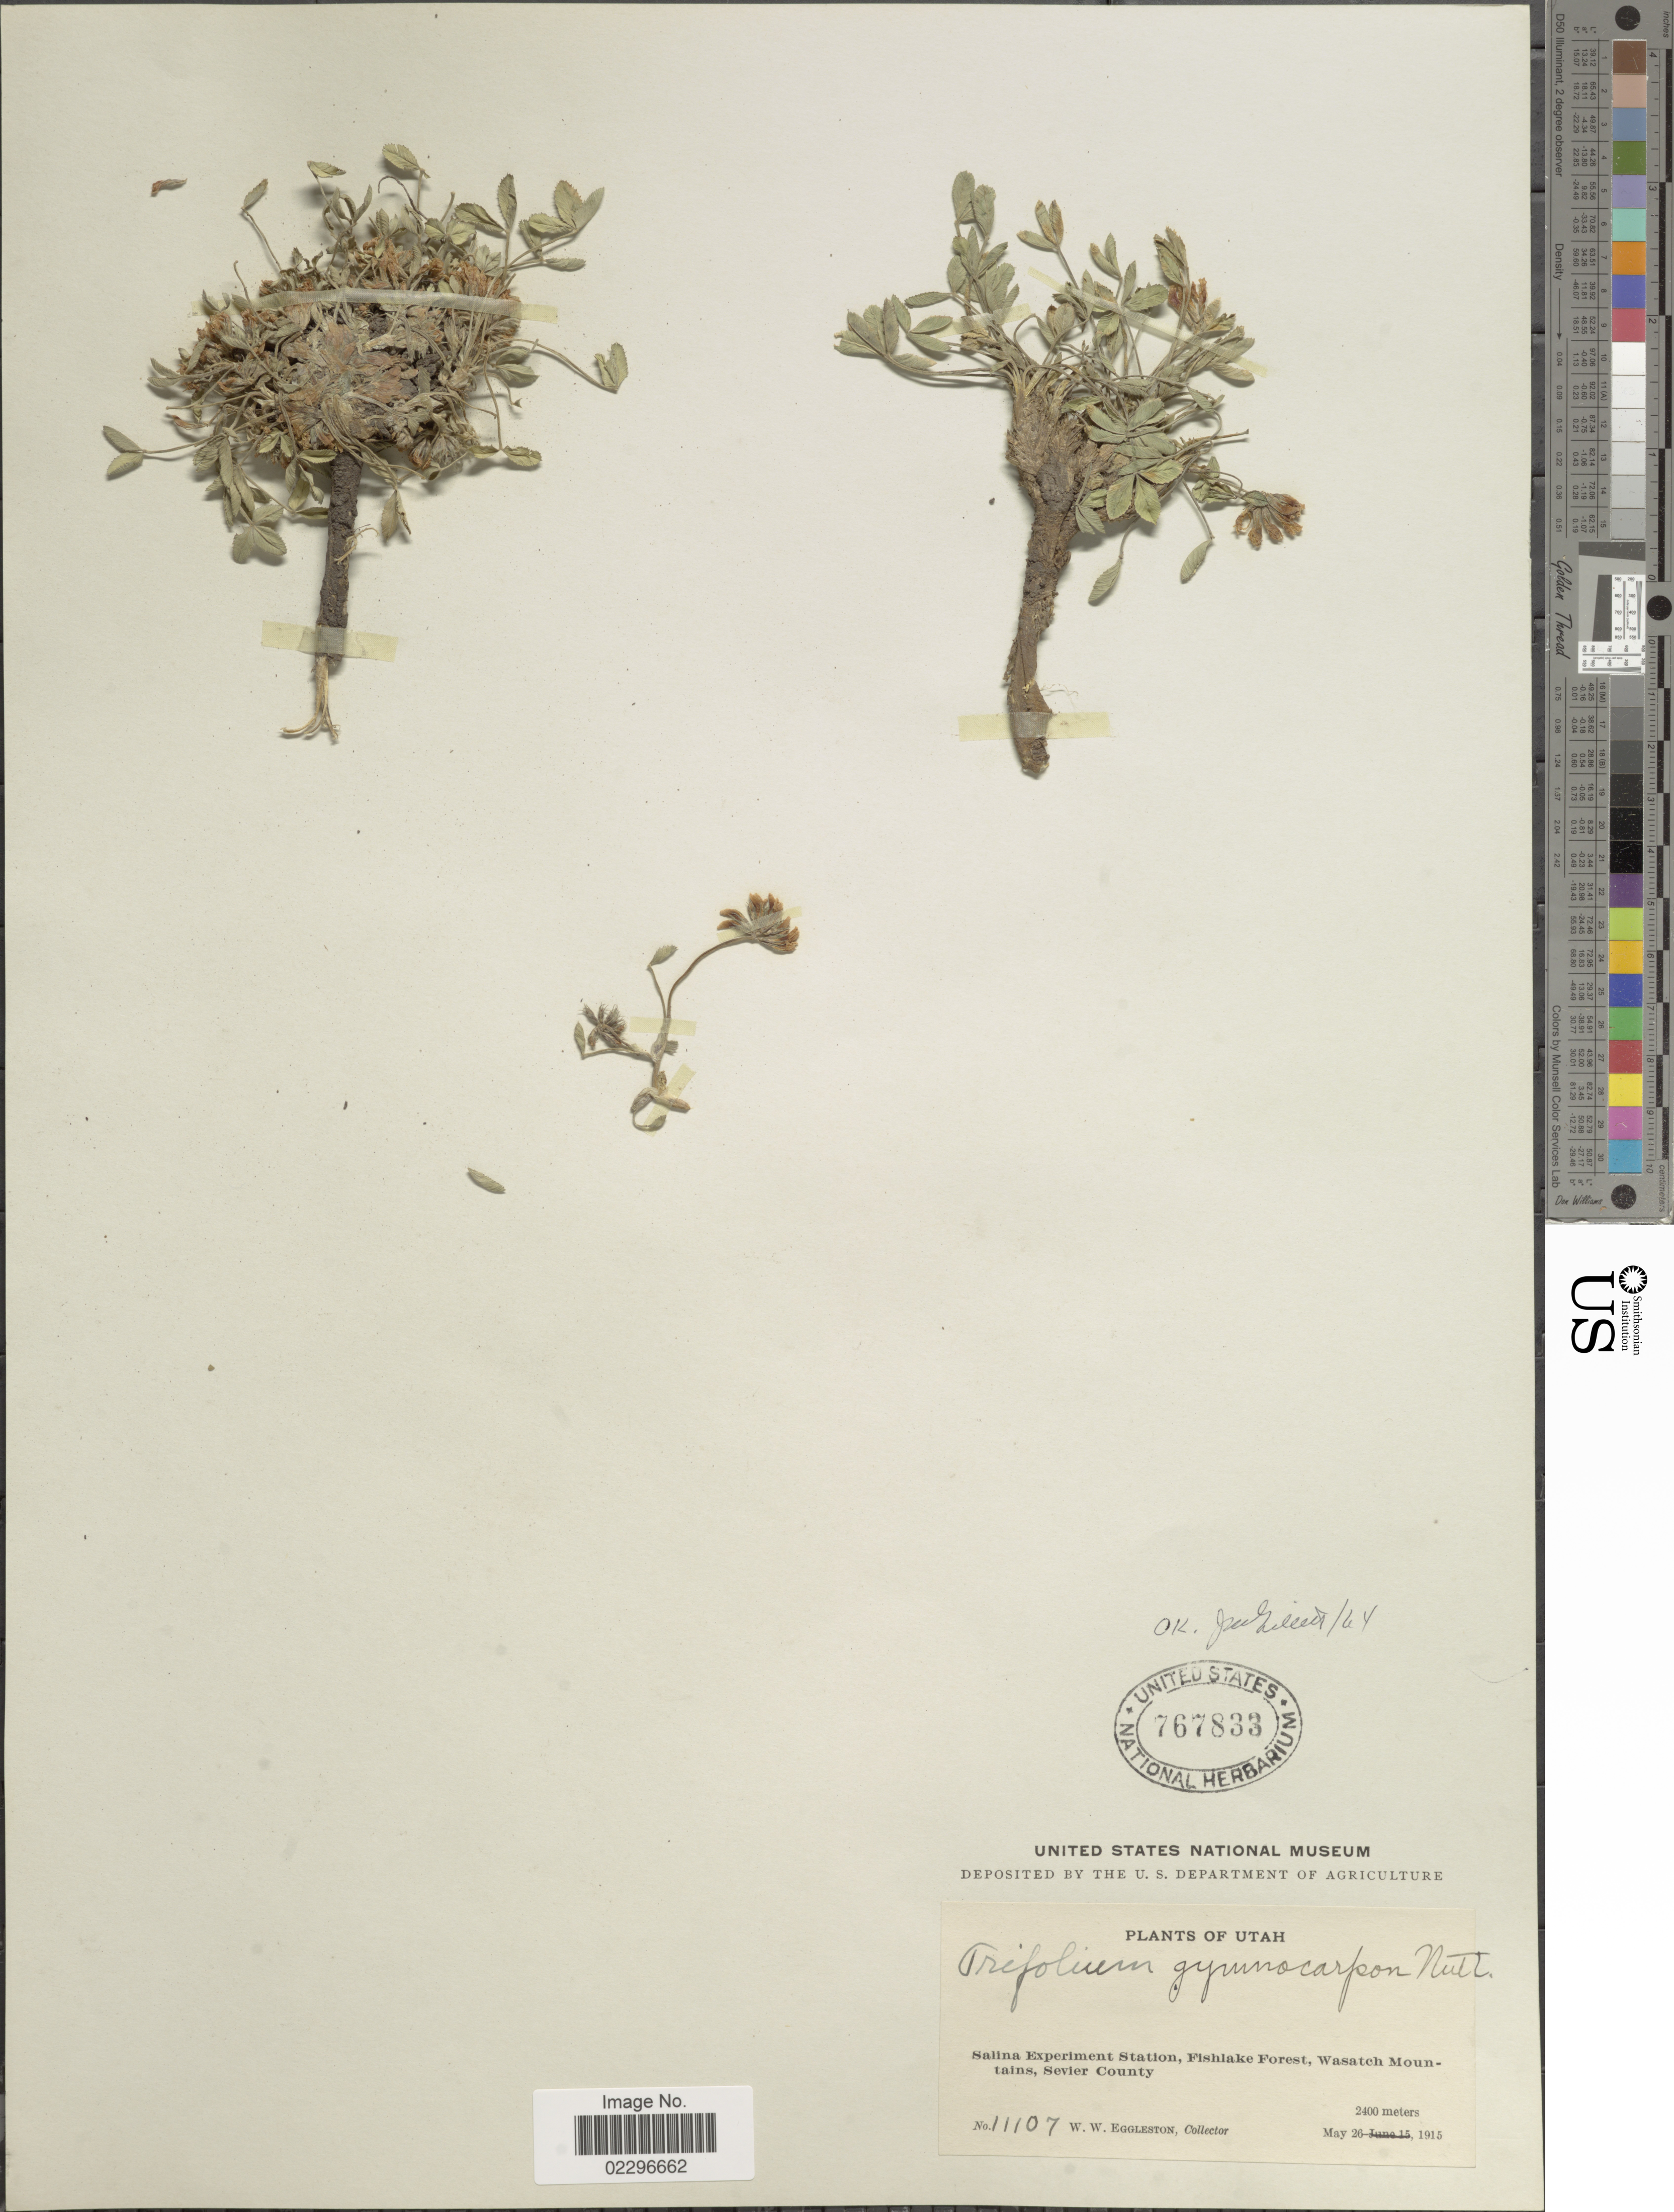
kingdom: Plantae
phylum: Tracheophyta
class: Magnoliopsida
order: Fabales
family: Fabaceae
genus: Trifolium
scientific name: Trifolium gymnocarpon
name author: Nutt.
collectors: W. W. Eggleston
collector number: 11107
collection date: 1915-05-26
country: United States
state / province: Utah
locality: Salina Experiment Station, Fishlake Forest, Wasatch Mountains, Sevier County.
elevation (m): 2400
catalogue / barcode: US 767833